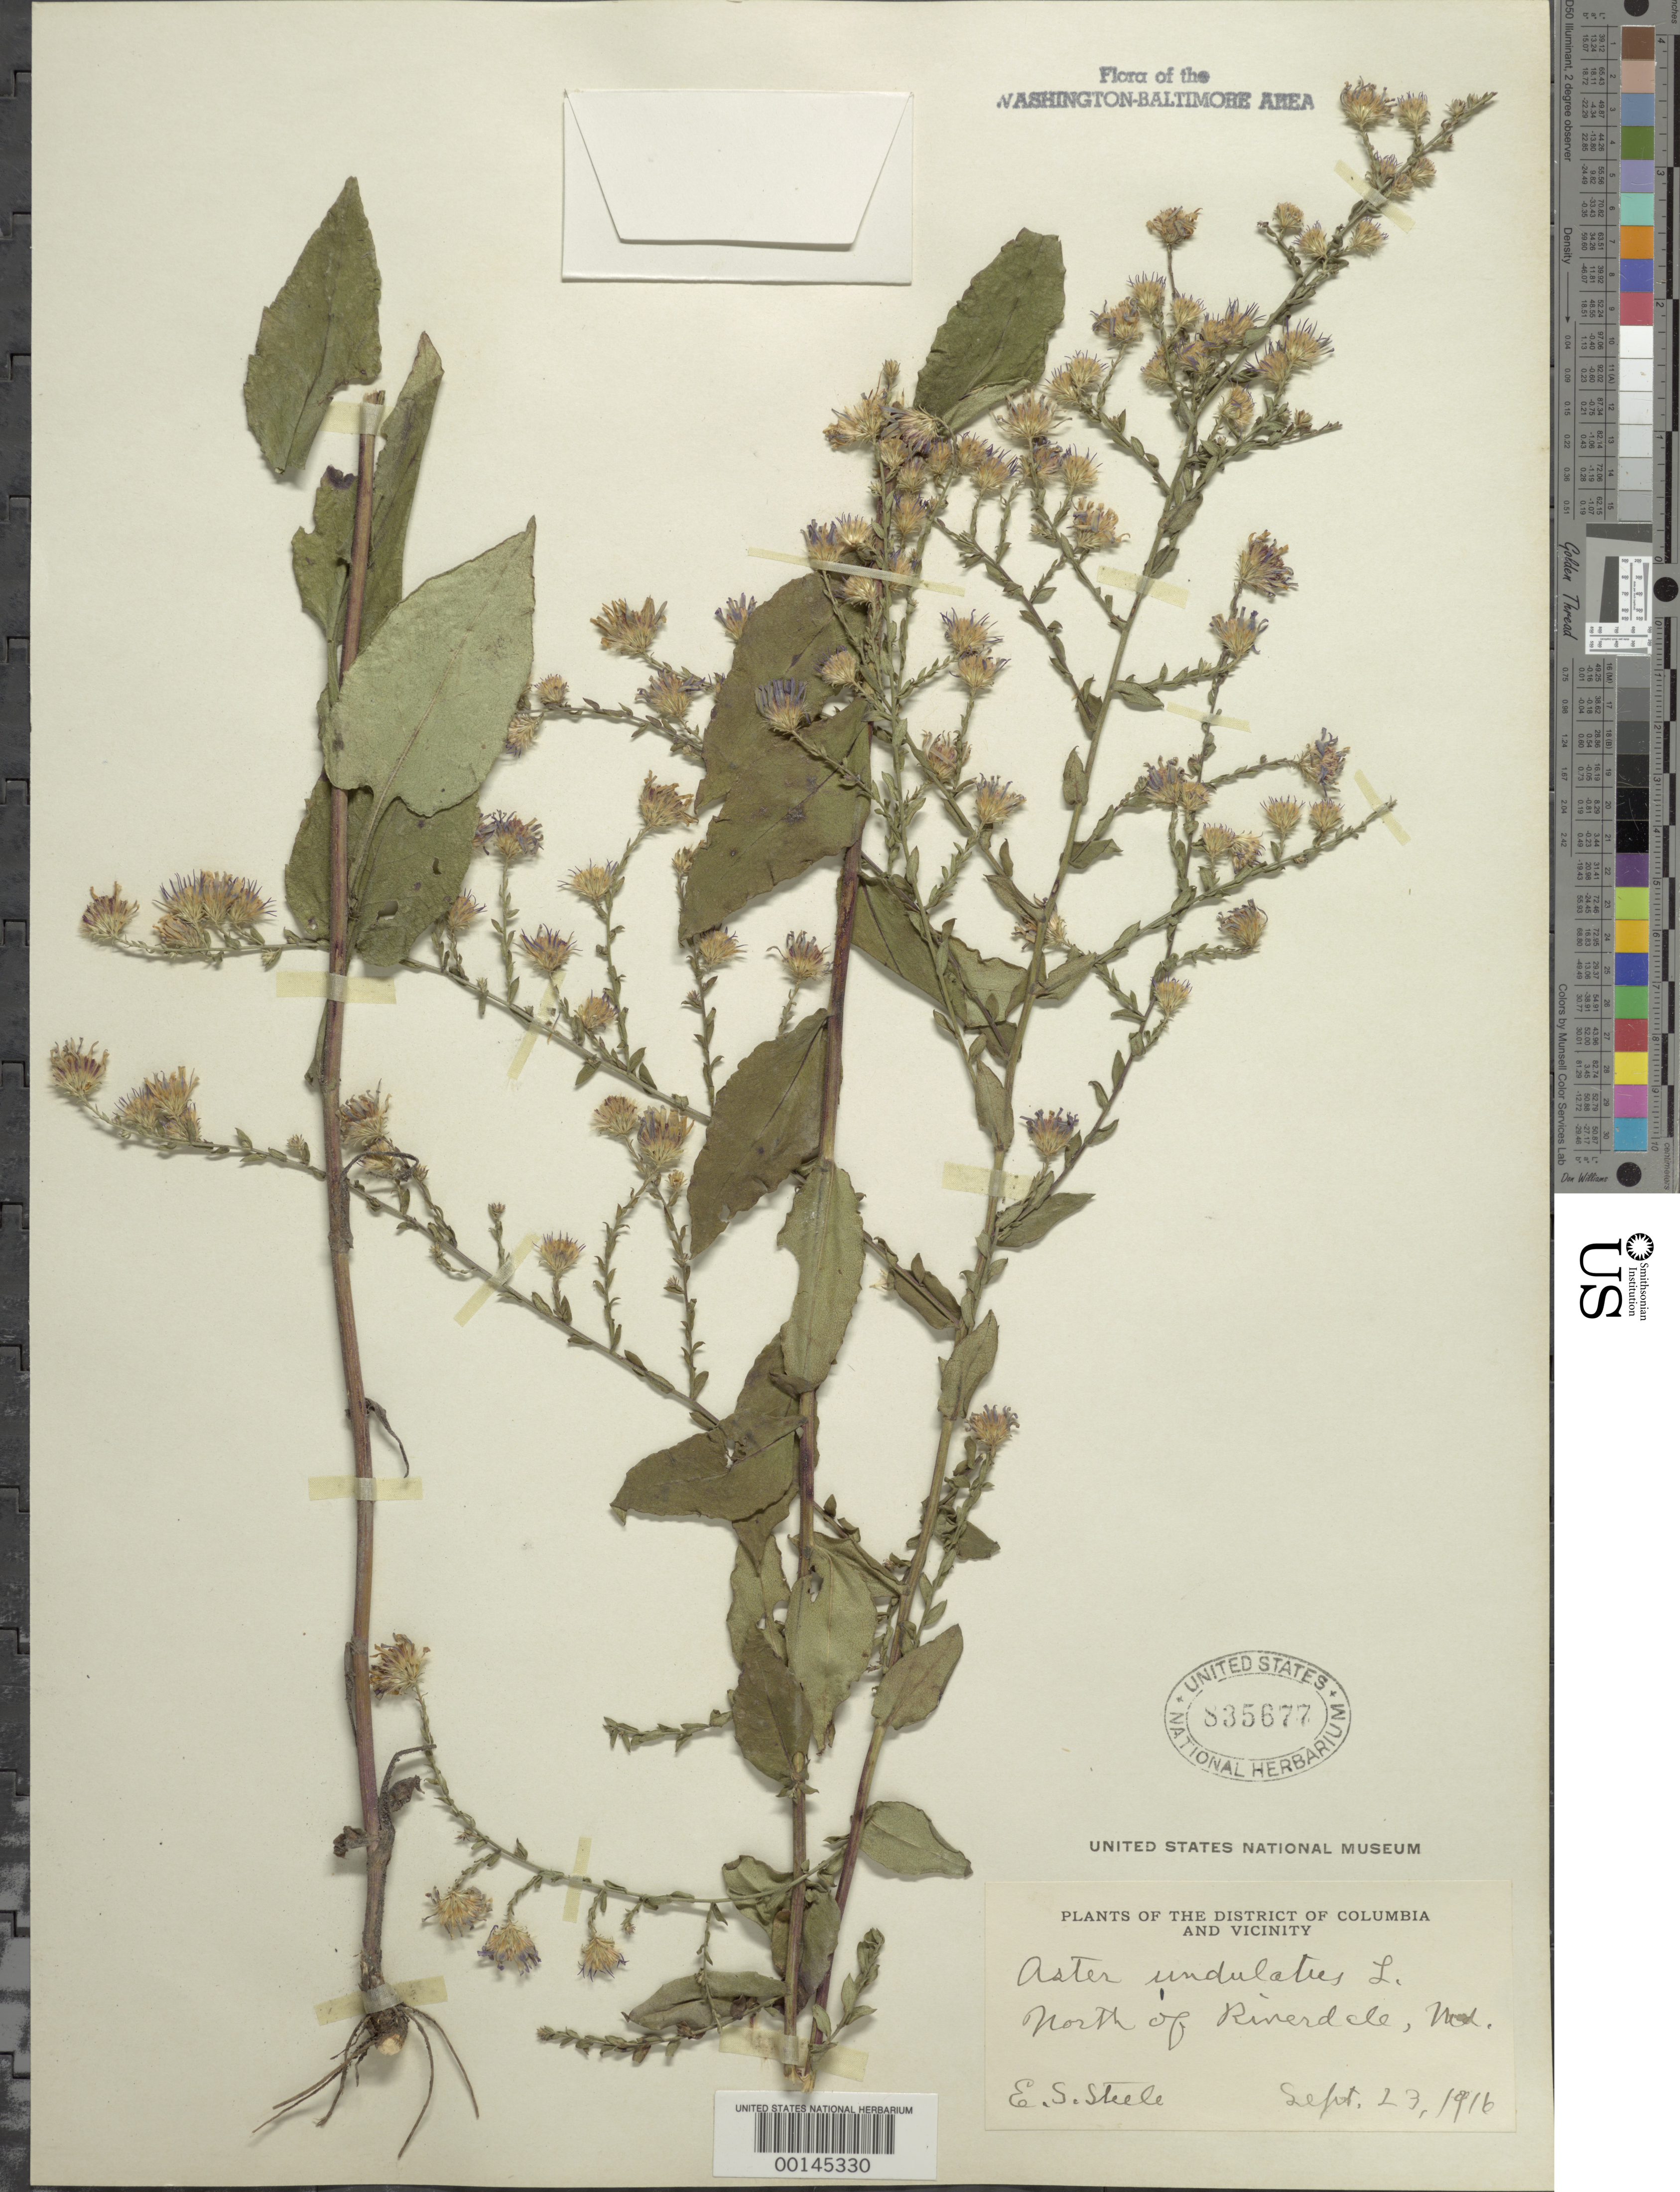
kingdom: Plantae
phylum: Tracheophyta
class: Magnoliopsida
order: Asterales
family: Asteraceae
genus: Symphyotrichum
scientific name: Symphyotrichum undulatum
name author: (L.) G.L. Nesom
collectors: E. Steele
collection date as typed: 23 Sep 1916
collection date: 1916-09-23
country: United States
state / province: Maryland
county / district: Prince George's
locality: North of Riverdale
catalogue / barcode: US 835677